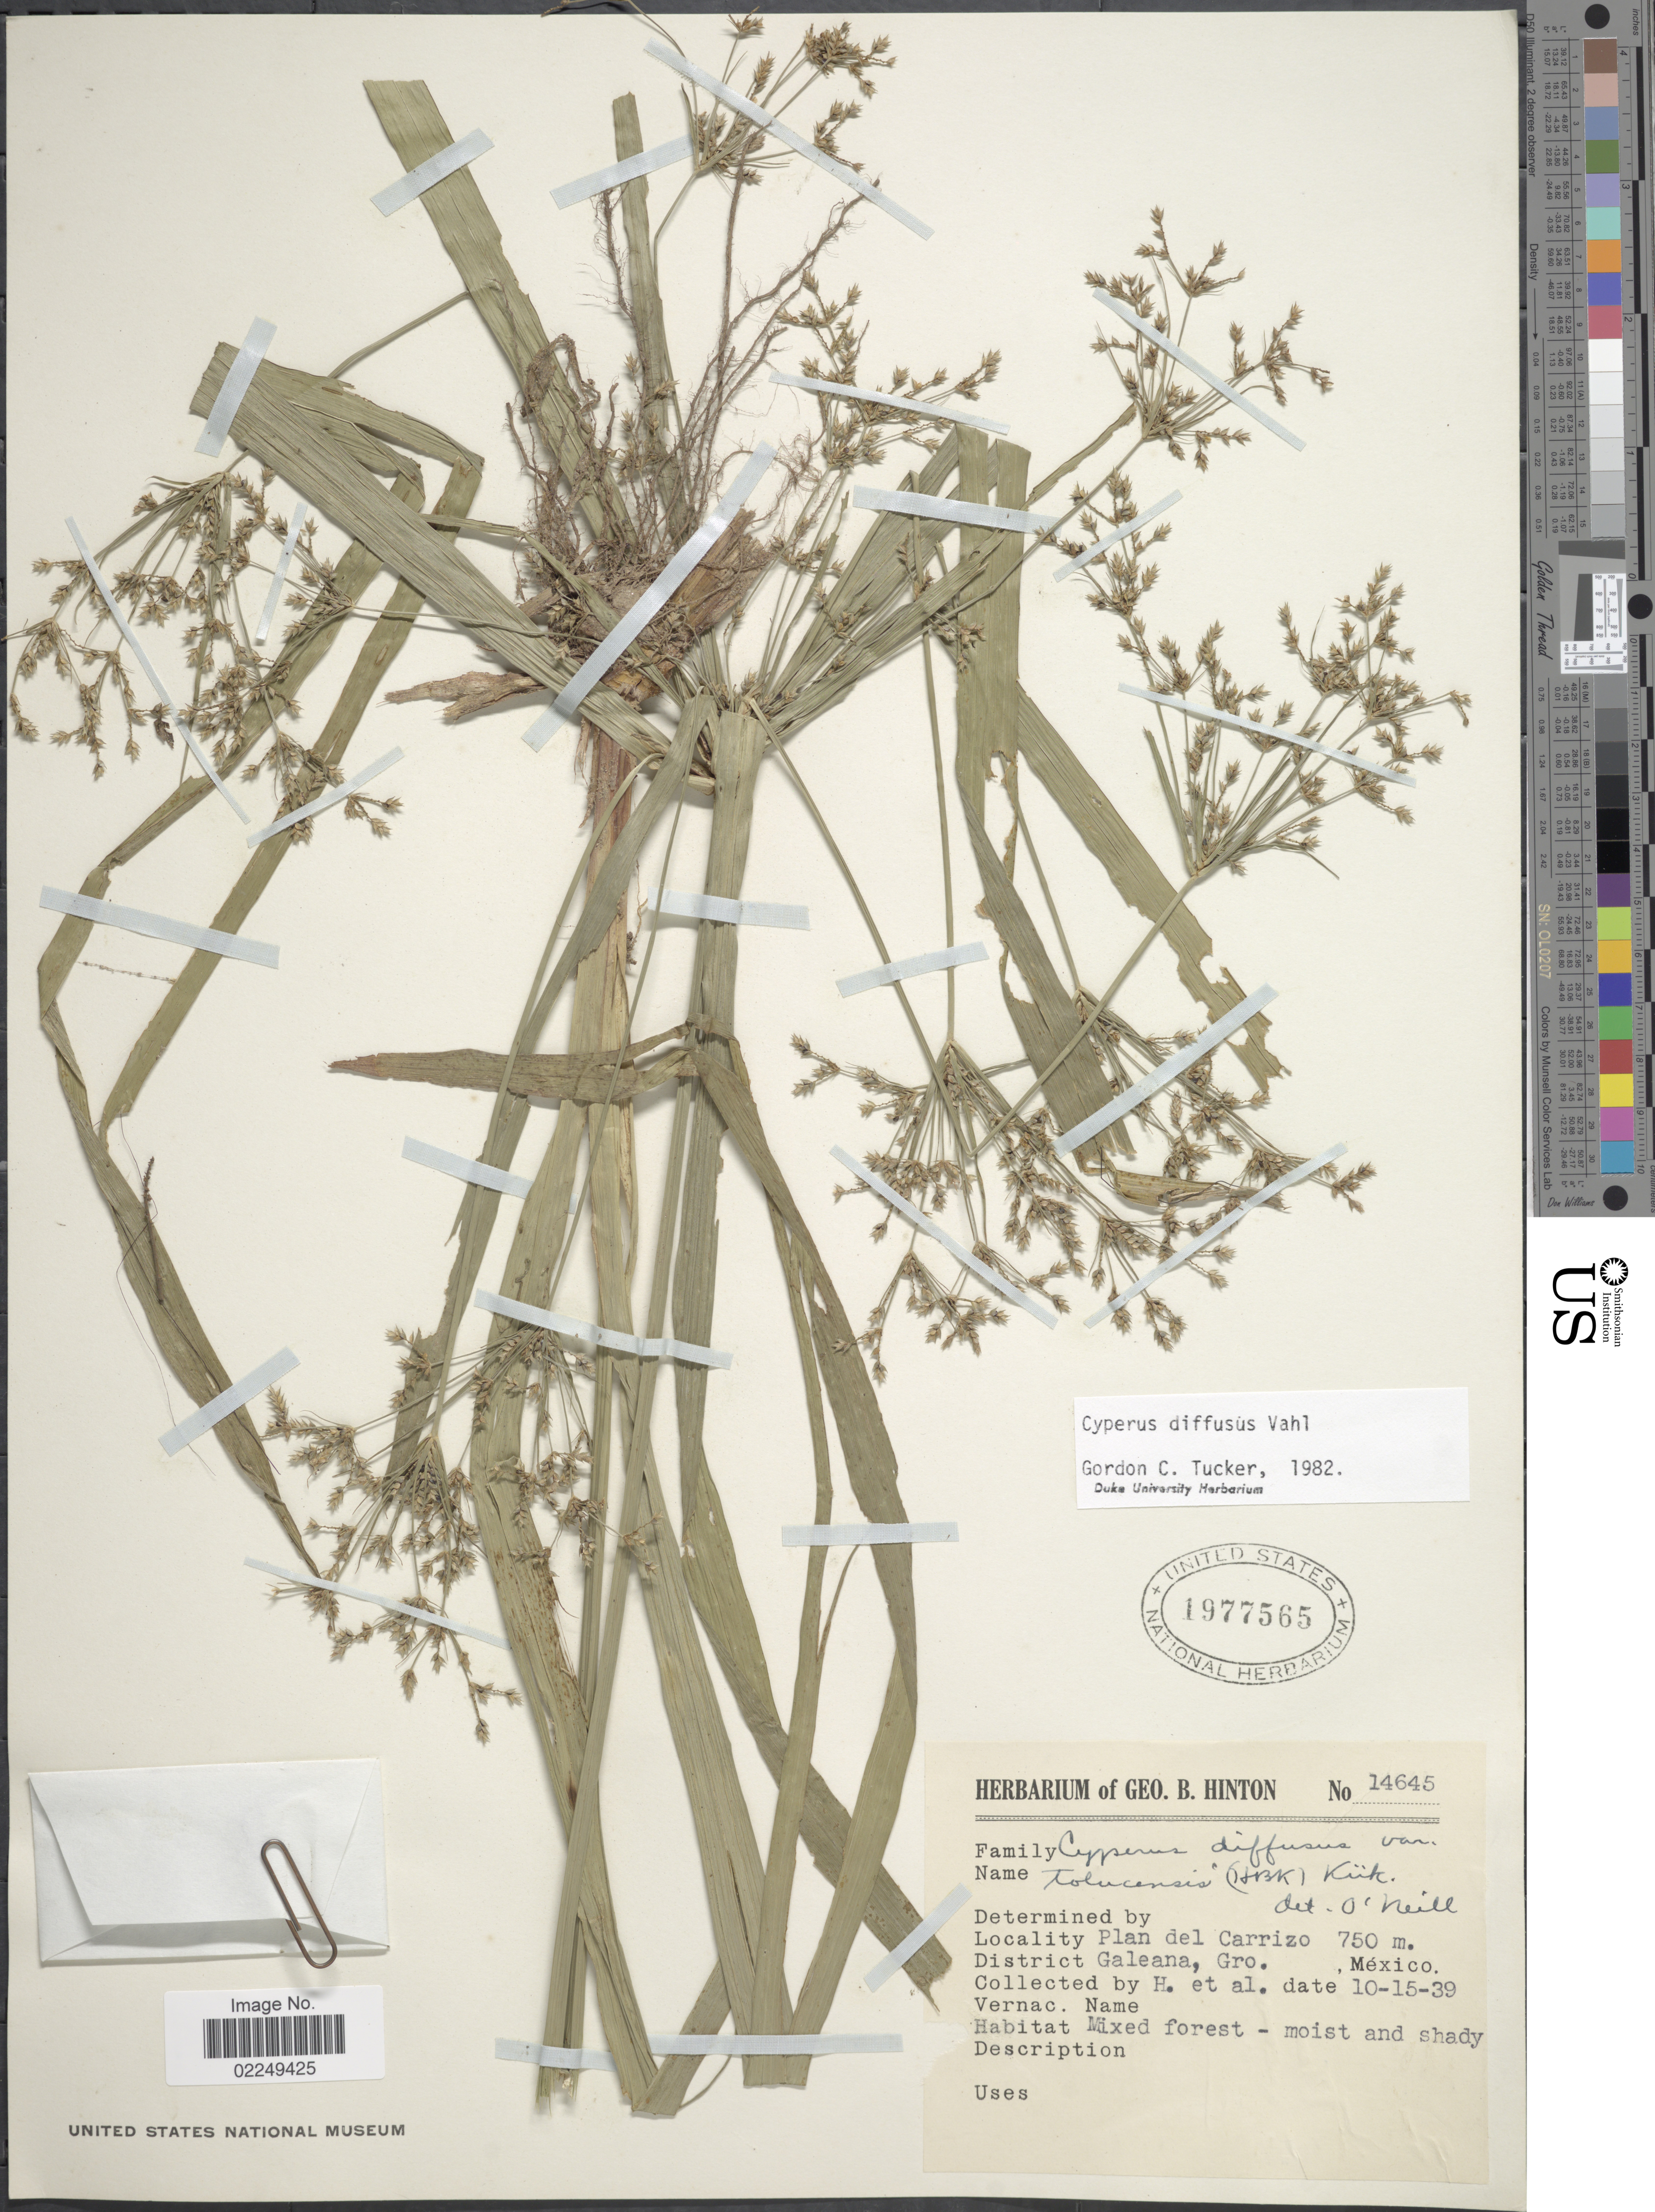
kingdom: Plantae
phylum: Tracheophyta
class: Liliopsida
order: Poales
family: Cyperaceae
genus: Cyperus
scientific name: Cyperus laxus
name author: Lam.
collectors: G. B. Hinton & et al.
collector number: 14645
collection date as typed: Transcribed d/m/y: 15/10/39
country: Mexico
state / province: Guerrero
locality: Plan del Carrizo, District Galeana, Gro., Mexico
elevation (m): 750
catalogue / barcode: US 1977565